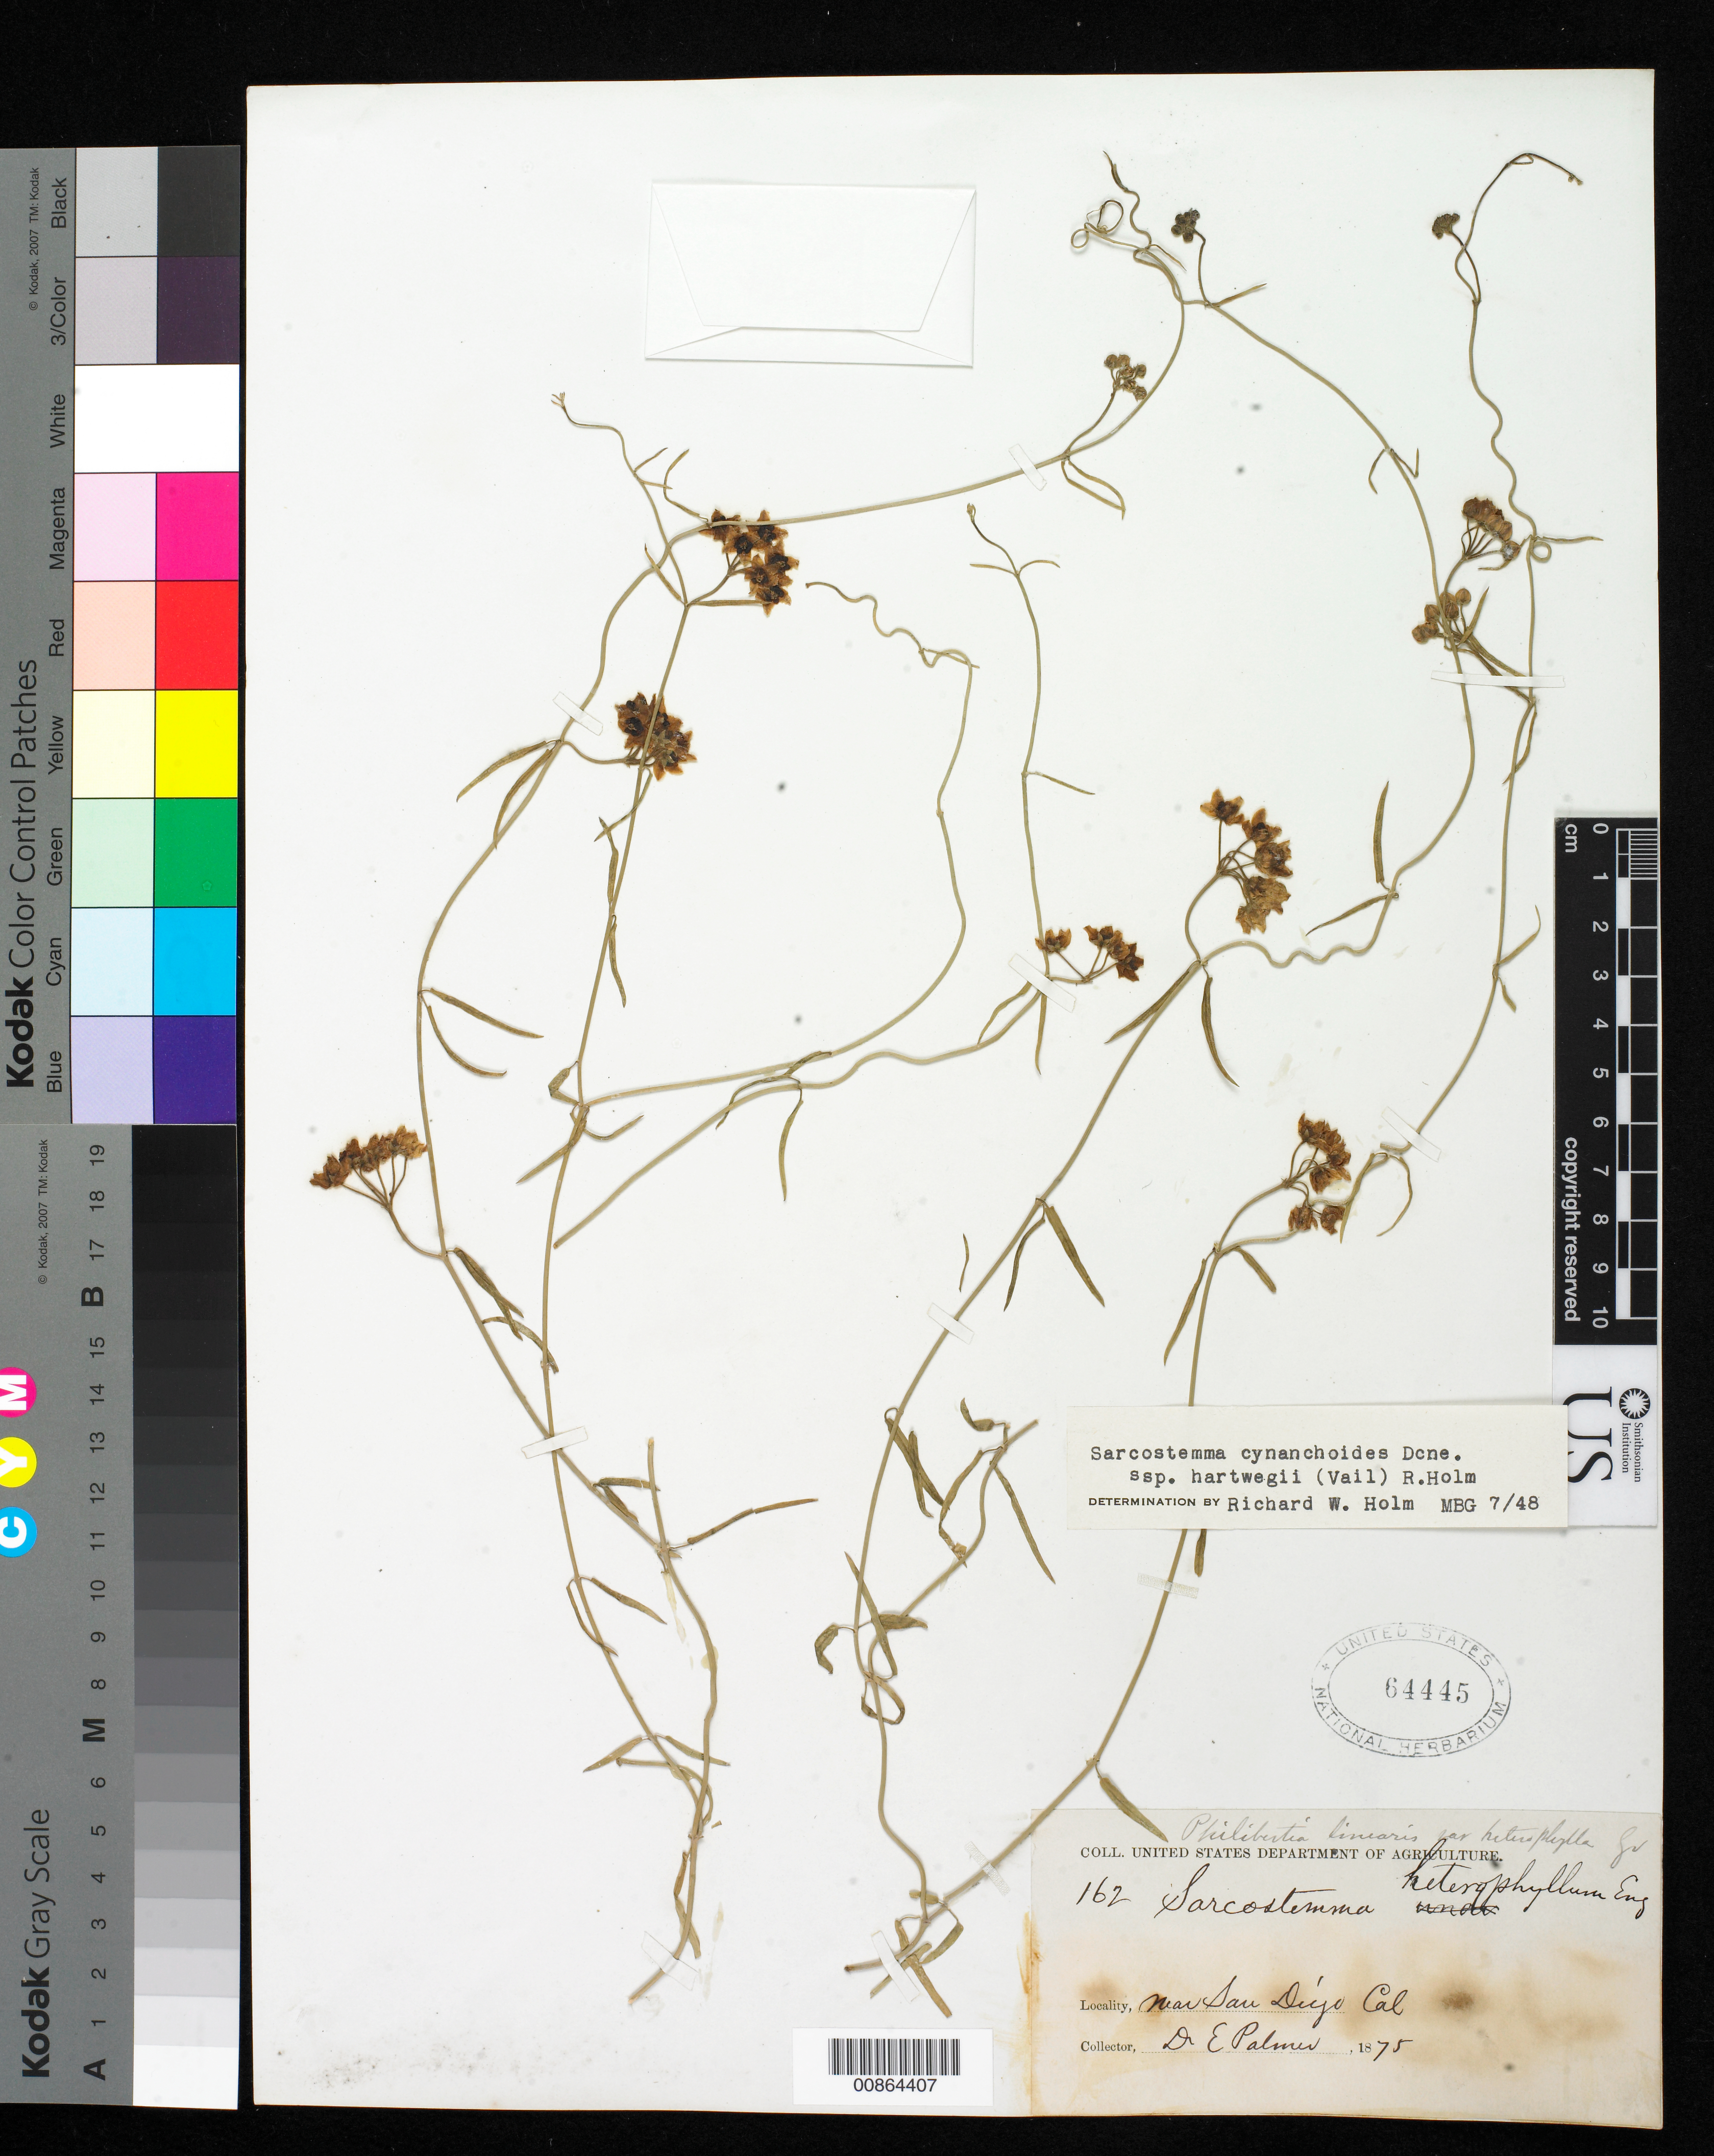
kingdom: Plantae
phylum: Tracheophyta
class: Magnoliopsida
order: Gentianales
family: Apocynaceae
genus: Sarcostemma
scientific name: Sarcostemma cynanchoides subsp. hartwegii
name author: (Vail) R.W. Holm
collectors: E. Palmer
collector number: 162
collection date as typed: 1875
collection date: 1875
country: United States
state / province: California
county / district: San Diego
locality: Near San Diego, California.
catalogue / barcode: US 64445